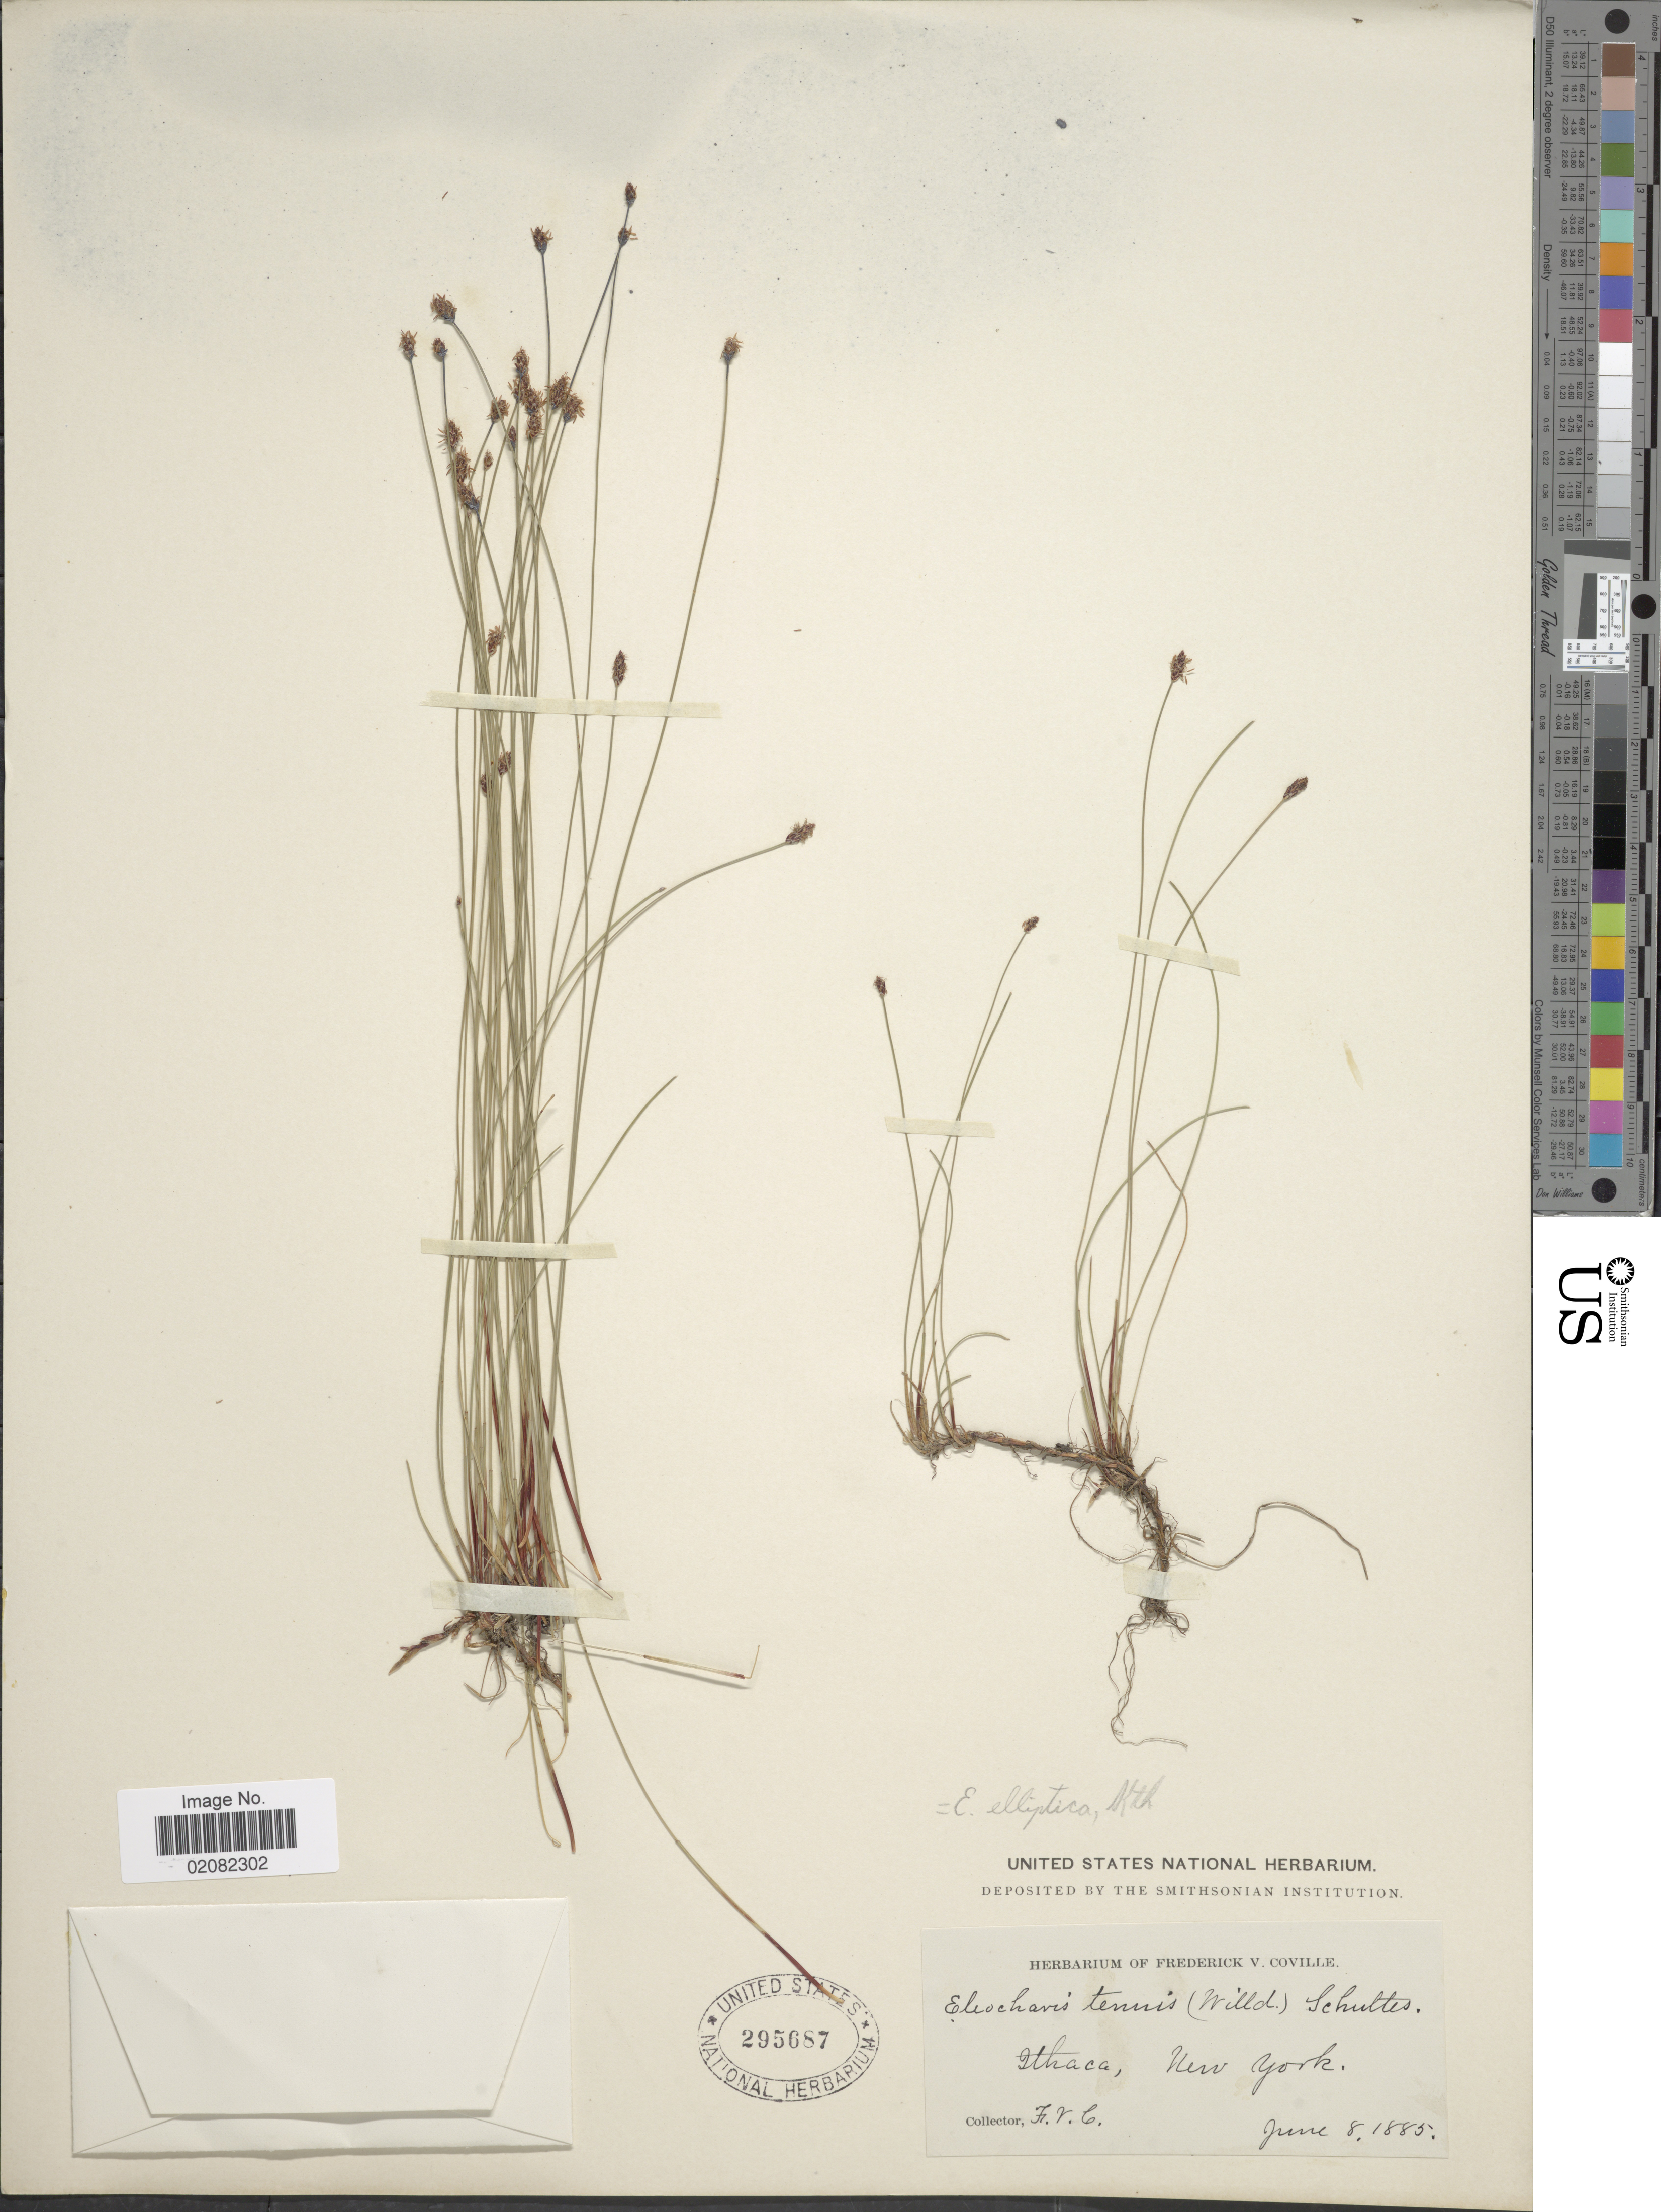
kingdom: Plantae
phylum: Tracheophyta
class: Liliopsida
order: Poales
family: Cyperaceae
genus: Eleocharis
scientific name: Eleocharis elliptica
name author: Kunth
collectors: F. V. Coville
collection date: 1885-06-08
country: United States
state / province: New York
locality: Ithaca, New York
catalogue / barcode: US 295687